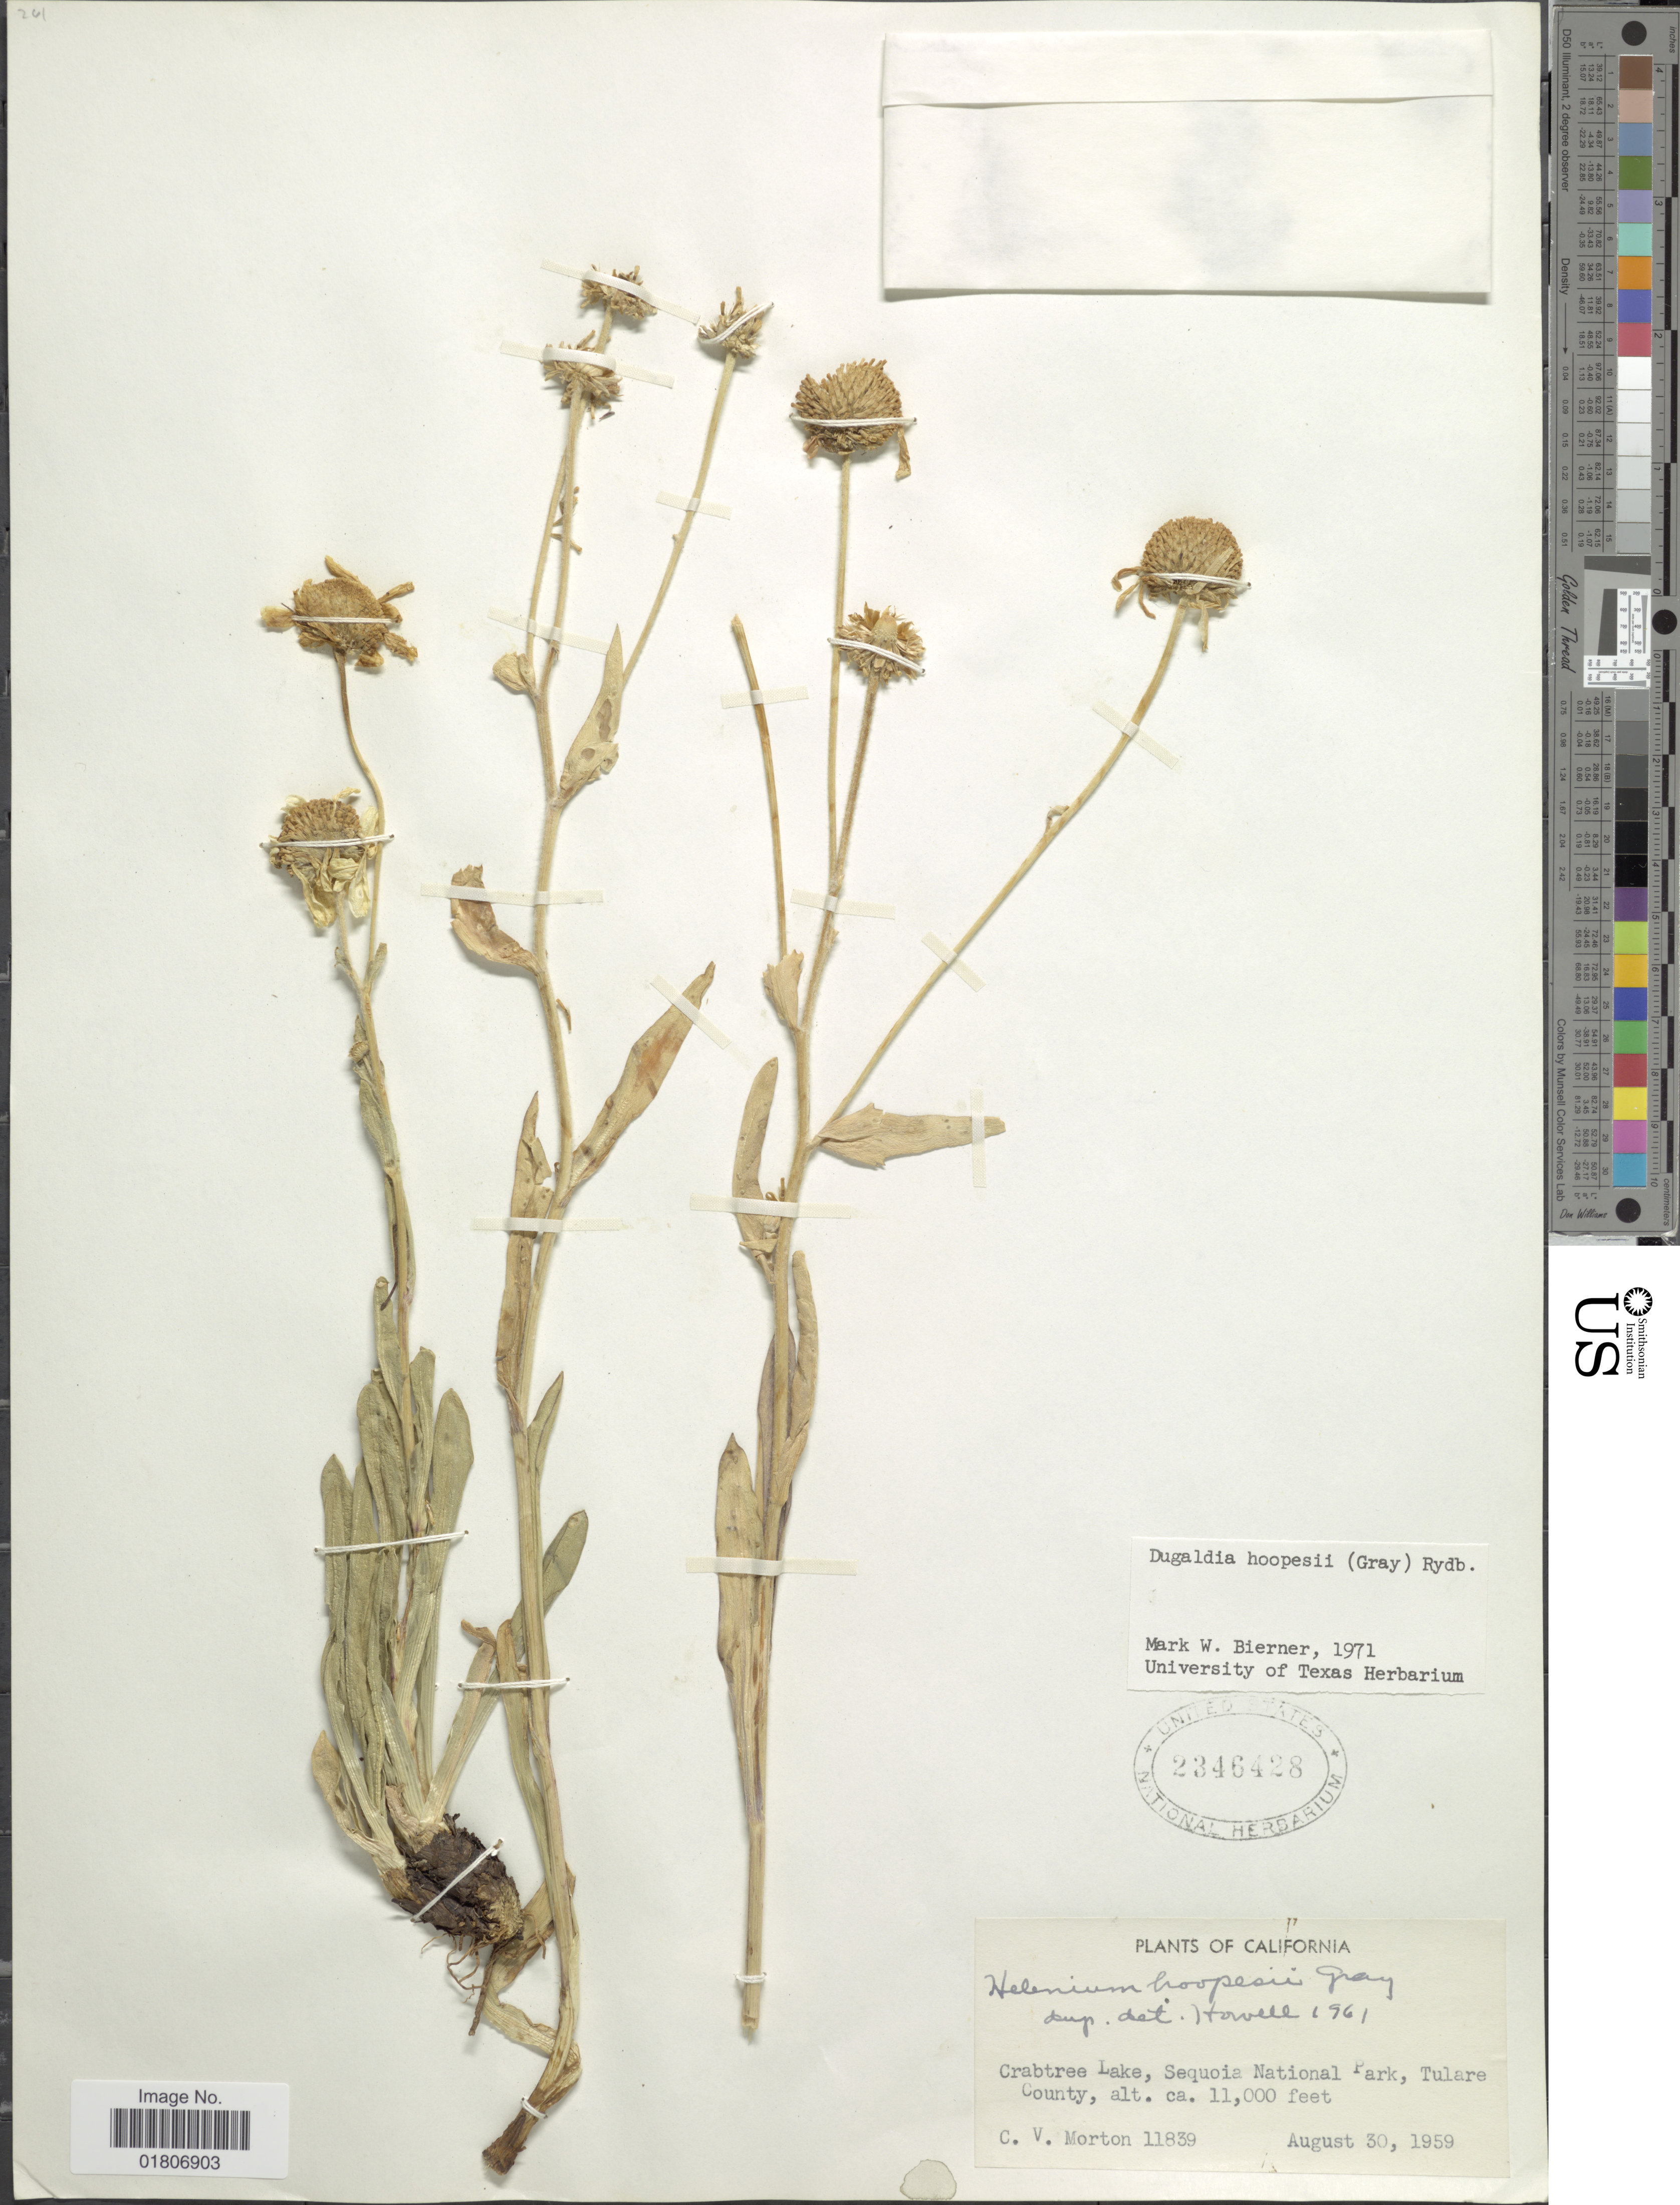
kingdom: Plantae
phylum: Tracheophyta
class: Magnoliopsida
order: Asterales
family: Asteraceae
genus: Dugaldia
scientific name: Dugaldia hoopesii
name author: (A. Gray) Rydb.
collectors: C. V. Morton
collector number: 11839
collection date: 1959-08-30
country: United States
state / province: California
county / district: Tulare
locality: Crabtree Lake, Sequoia National Park, Tulare County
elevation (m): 3353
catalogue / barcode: US 2346428